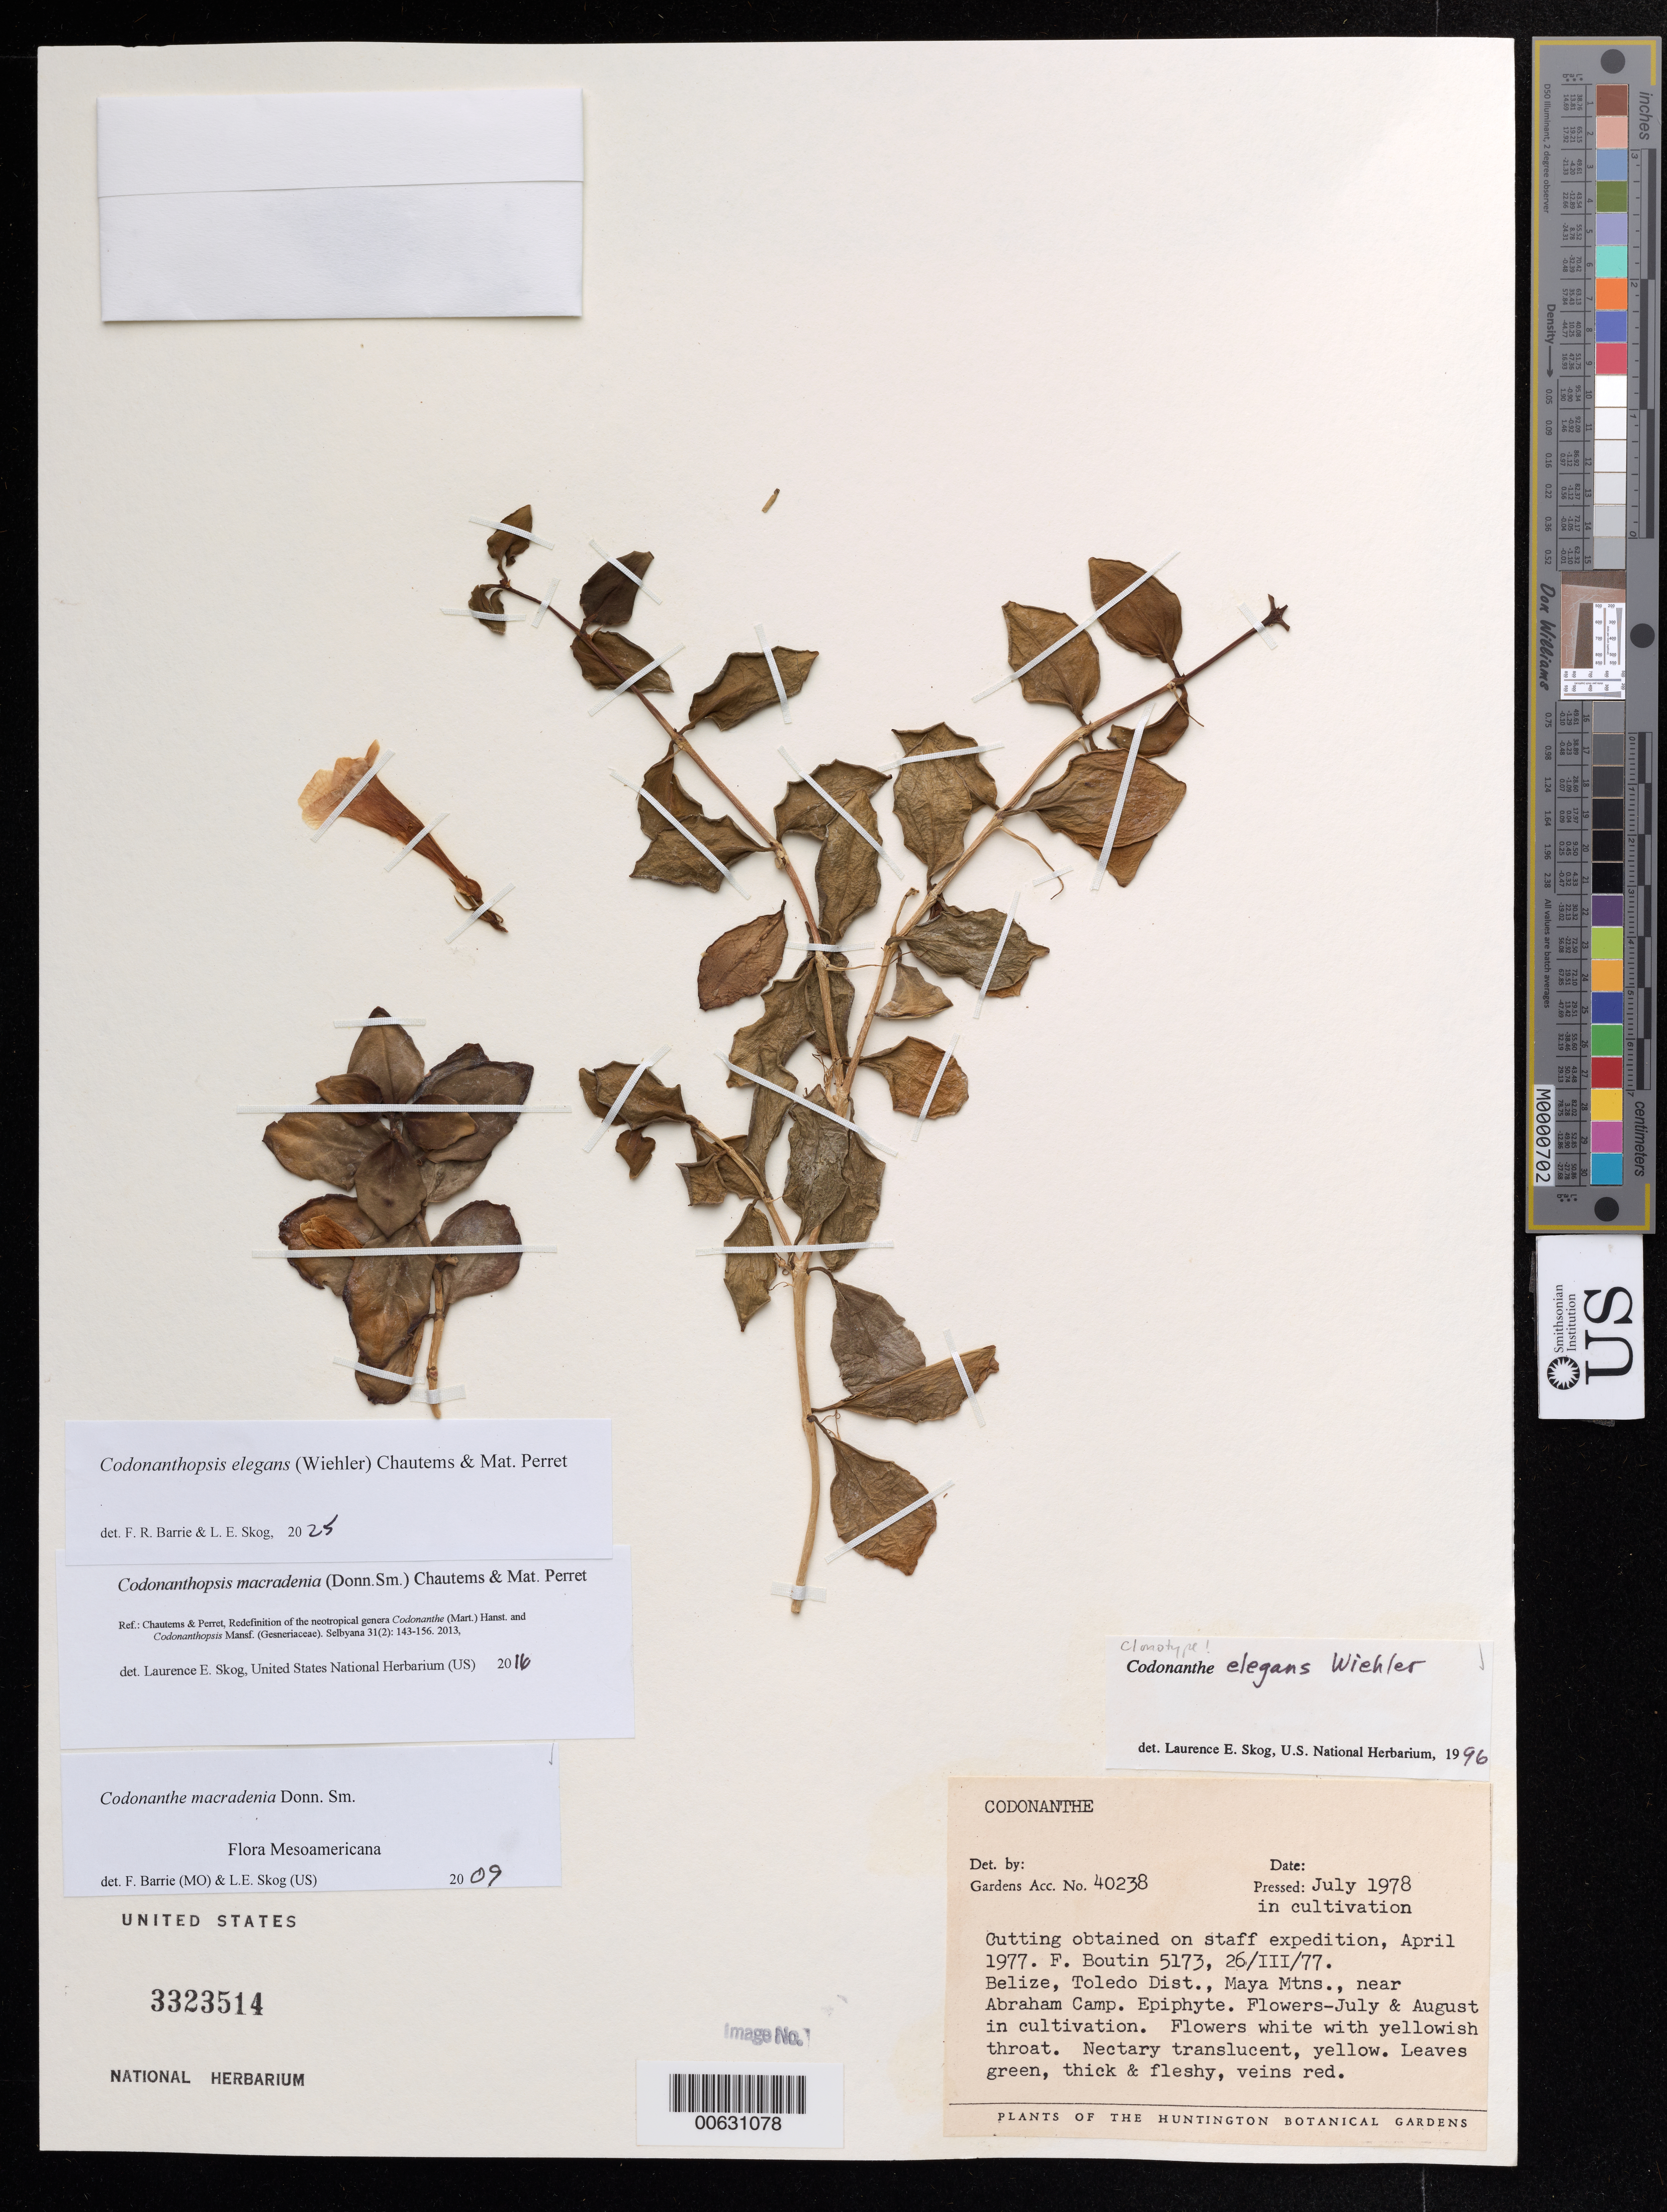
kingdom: Plantae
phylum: Tracheophyta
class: Magnoliopsida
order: Lamiales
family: Gesneriaceae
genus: Codonanthopsis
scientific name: Codonanthopsis macradenia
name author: (Donn. Sm.) Chautems & Mat.Perret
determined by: Skog, Laurence E.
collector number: s.n. [40238]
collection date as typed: Jul 1978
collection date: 1978-07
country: Belize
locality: Cultivated at Huntington Botanical Gardens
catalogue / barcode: US 3323514